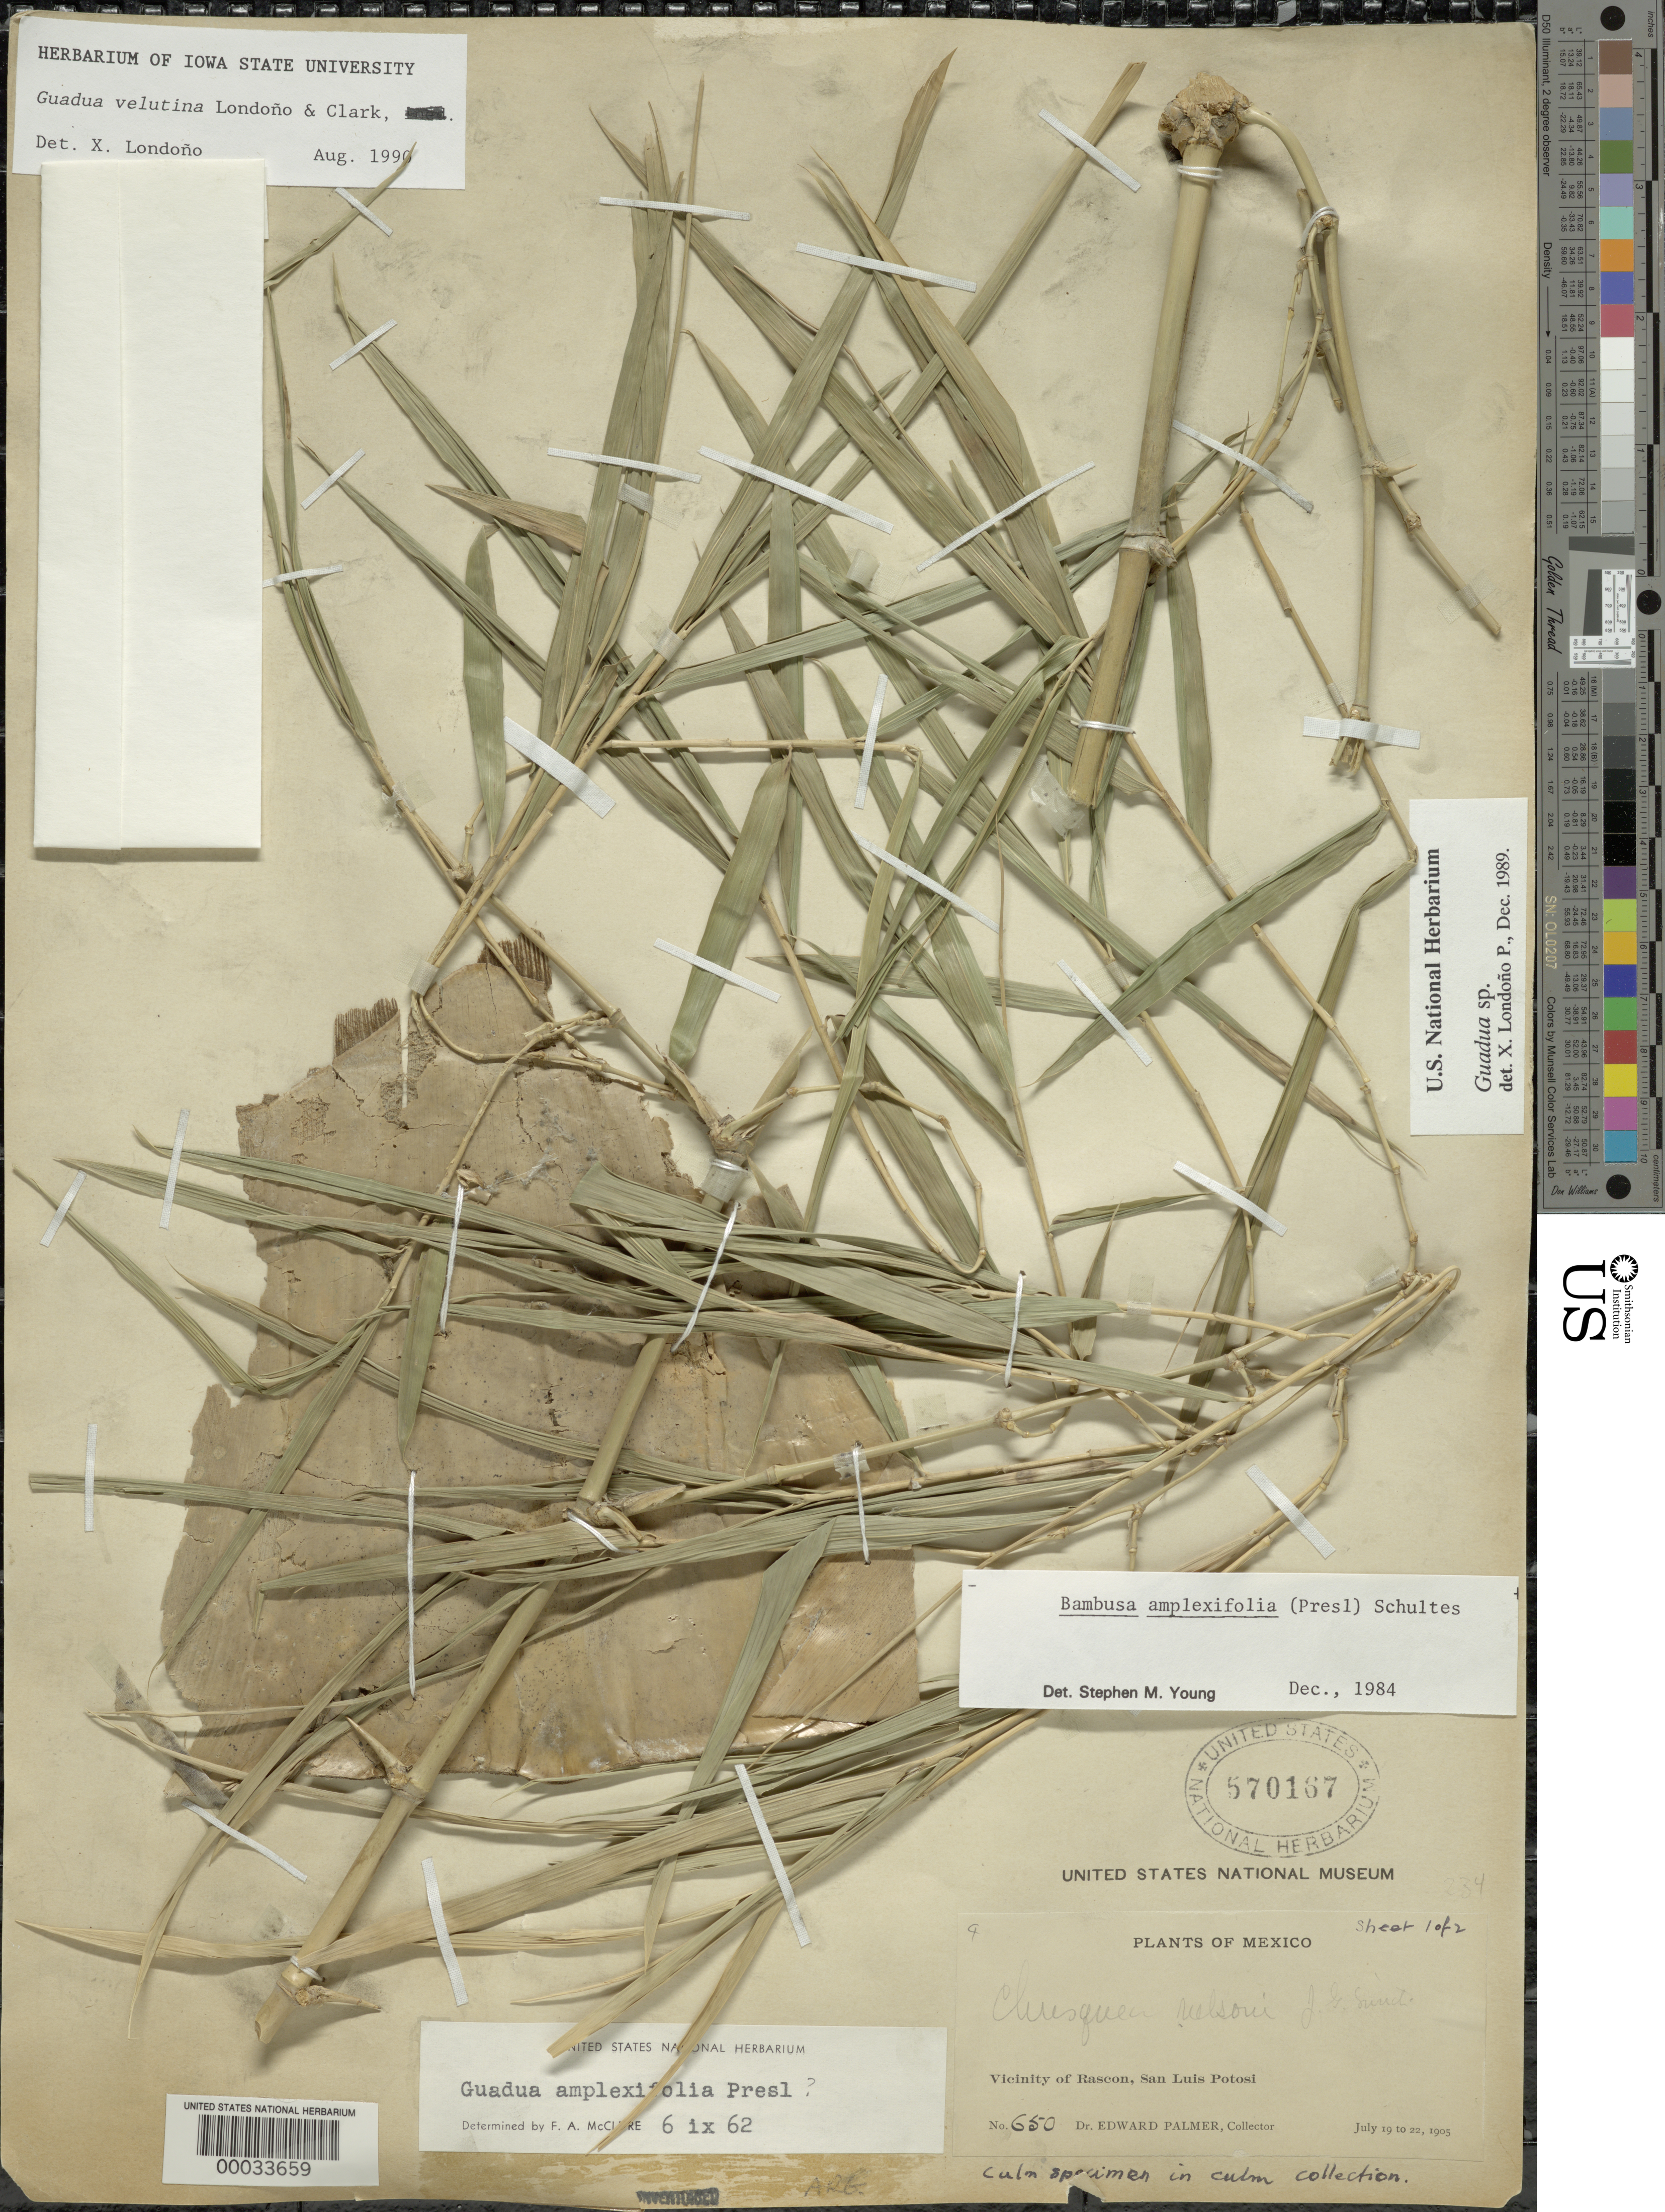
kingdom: Plantae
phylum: Tracheophyta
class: Liliopsida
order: Poales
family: Poaceae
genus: Guadua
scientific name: Guadua velutina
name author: Londoño & L.G. Clark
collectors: E. Palmer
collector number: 650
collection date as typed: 19 Jul 1905 to 22 Jul 1905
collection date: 1905-07-19/1905-07-22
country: Mexico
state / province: San Luis Potosí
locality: Vicinity of Rascon.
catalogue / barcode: US 570167